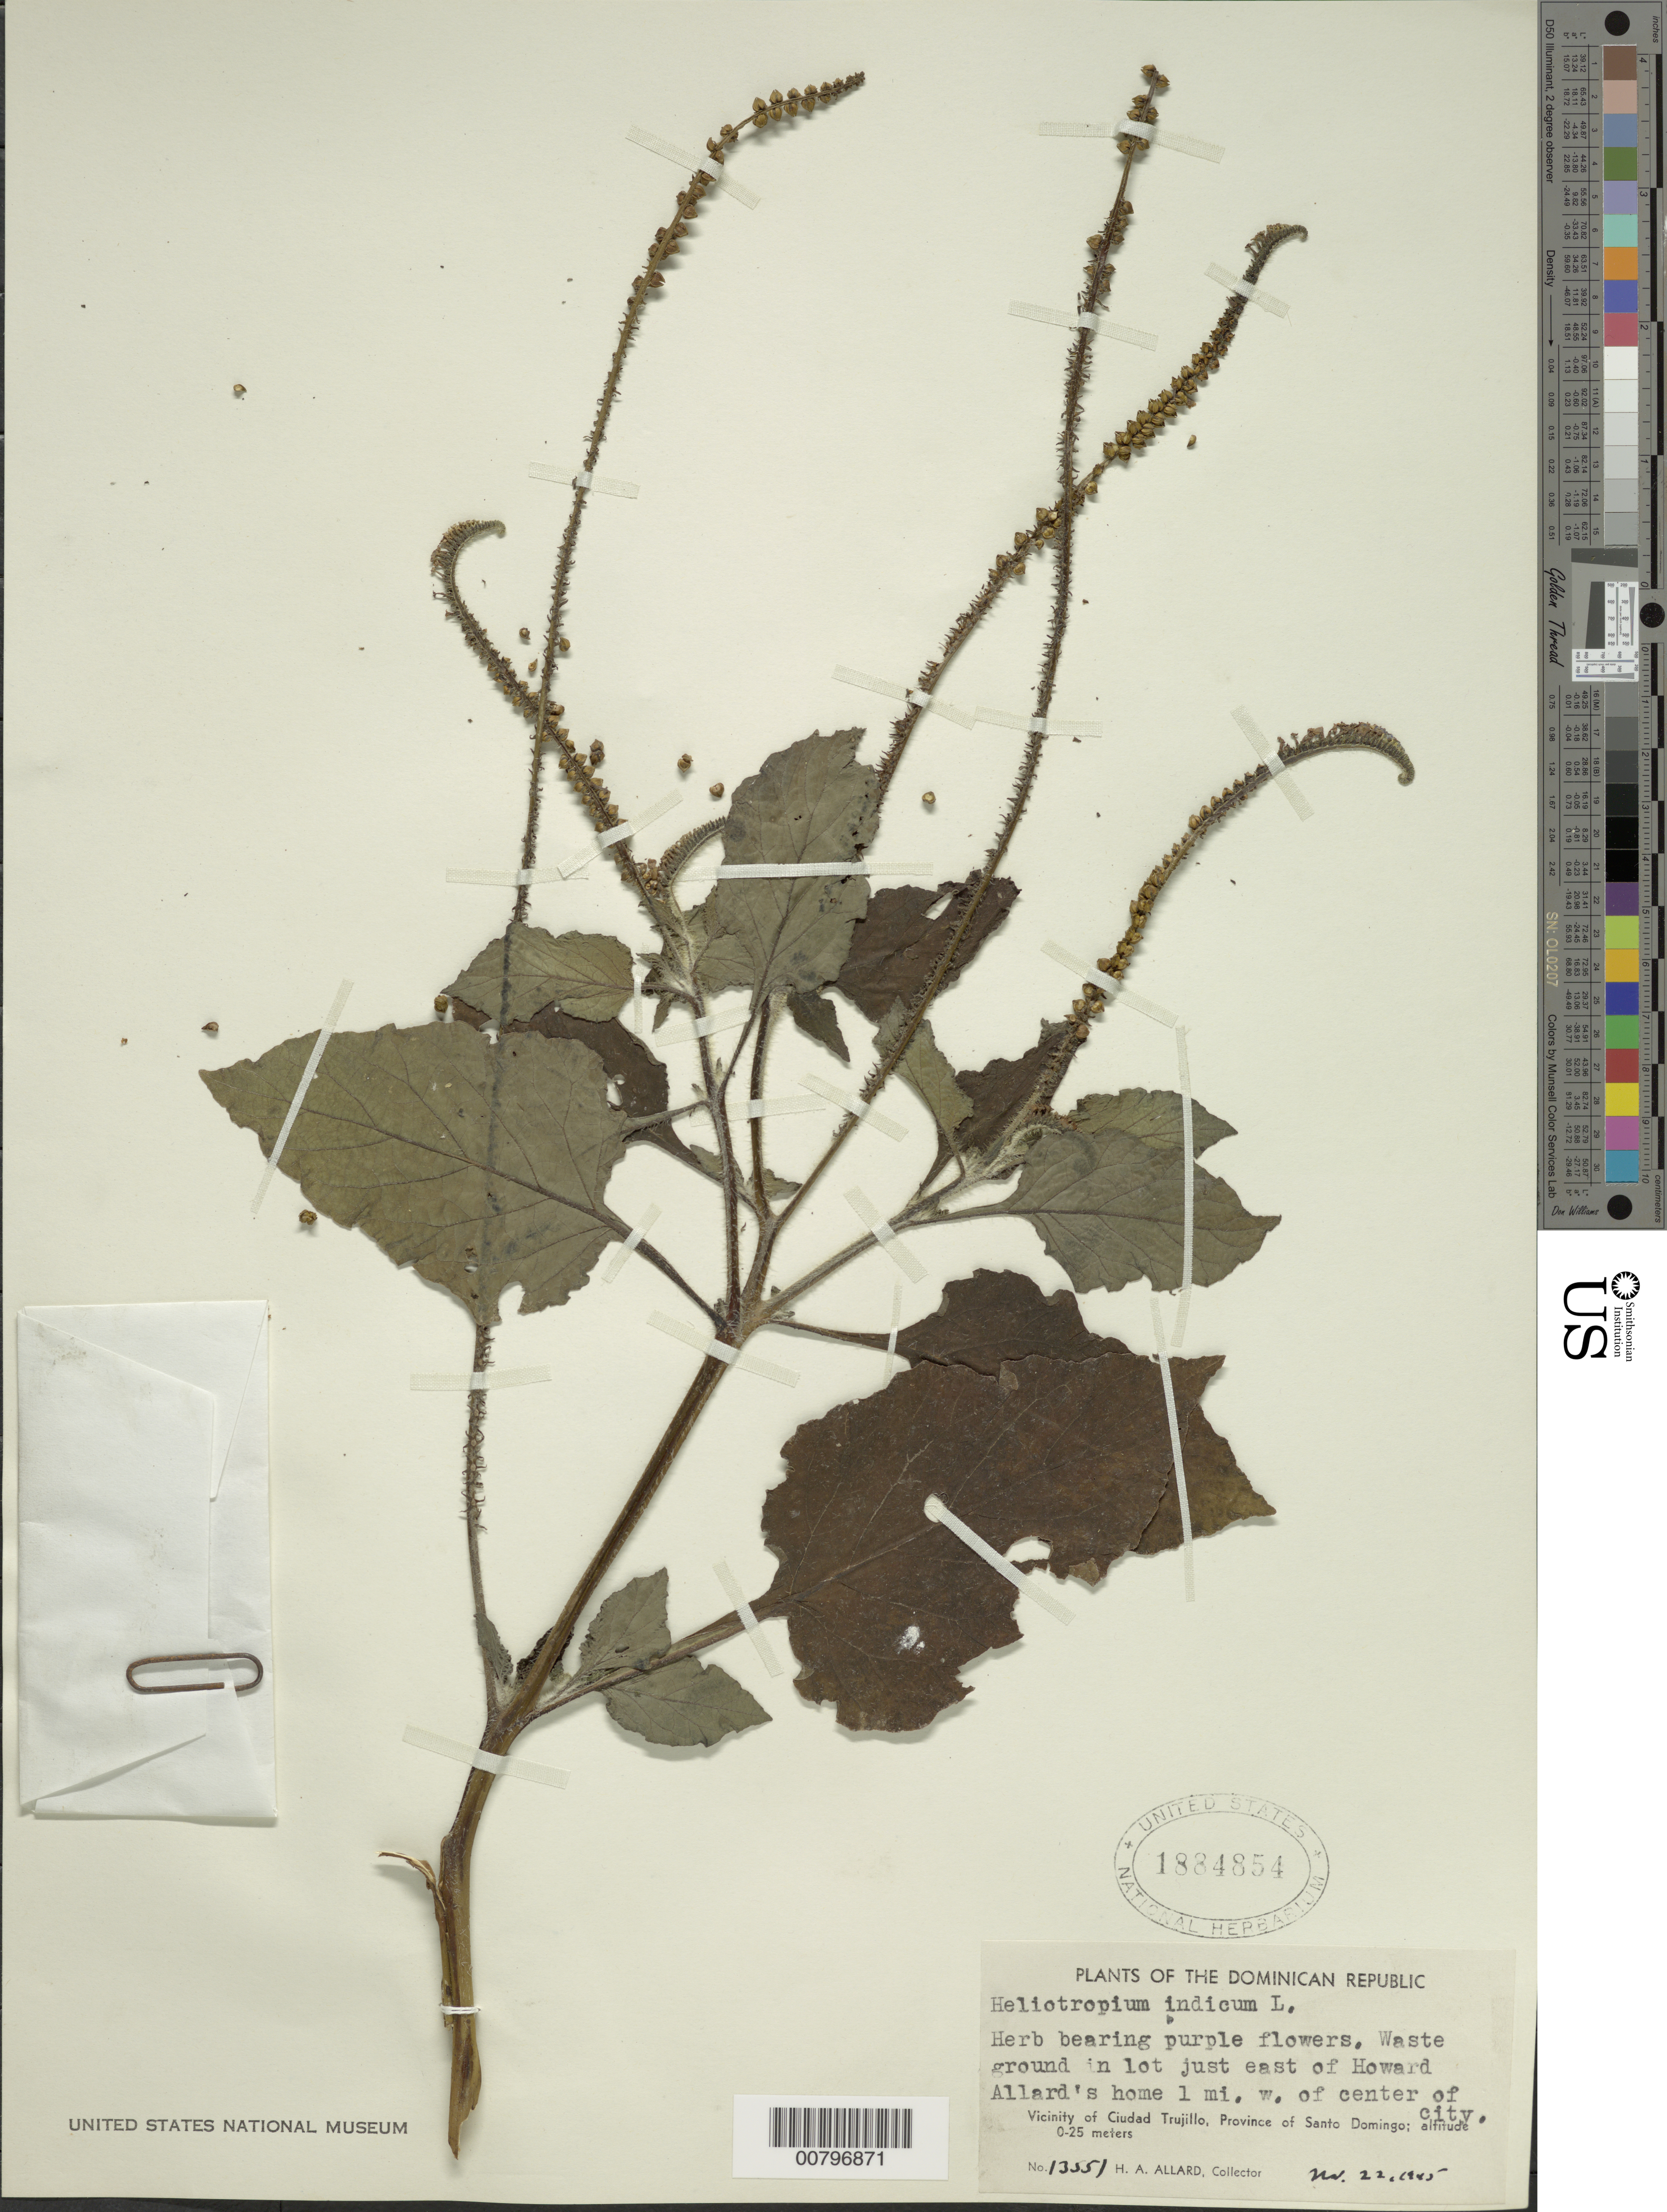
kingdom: Plantae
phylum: Tracheophyta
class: Magnoliopsida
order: Boraginales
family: Heliotropiaceae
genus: Heliotropium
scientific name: Heliotropium indicum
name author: L.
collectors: H. A. Allard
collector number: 13551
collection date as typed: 22 Nov 1945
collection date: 1945-11-22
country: Dominican Republic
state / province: Distrito Nacional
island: Hispaniola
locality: Vicinity of Santo Domingo, 1 mi W of city center, waste ground E of house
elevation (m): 0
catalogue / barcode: US 1884854